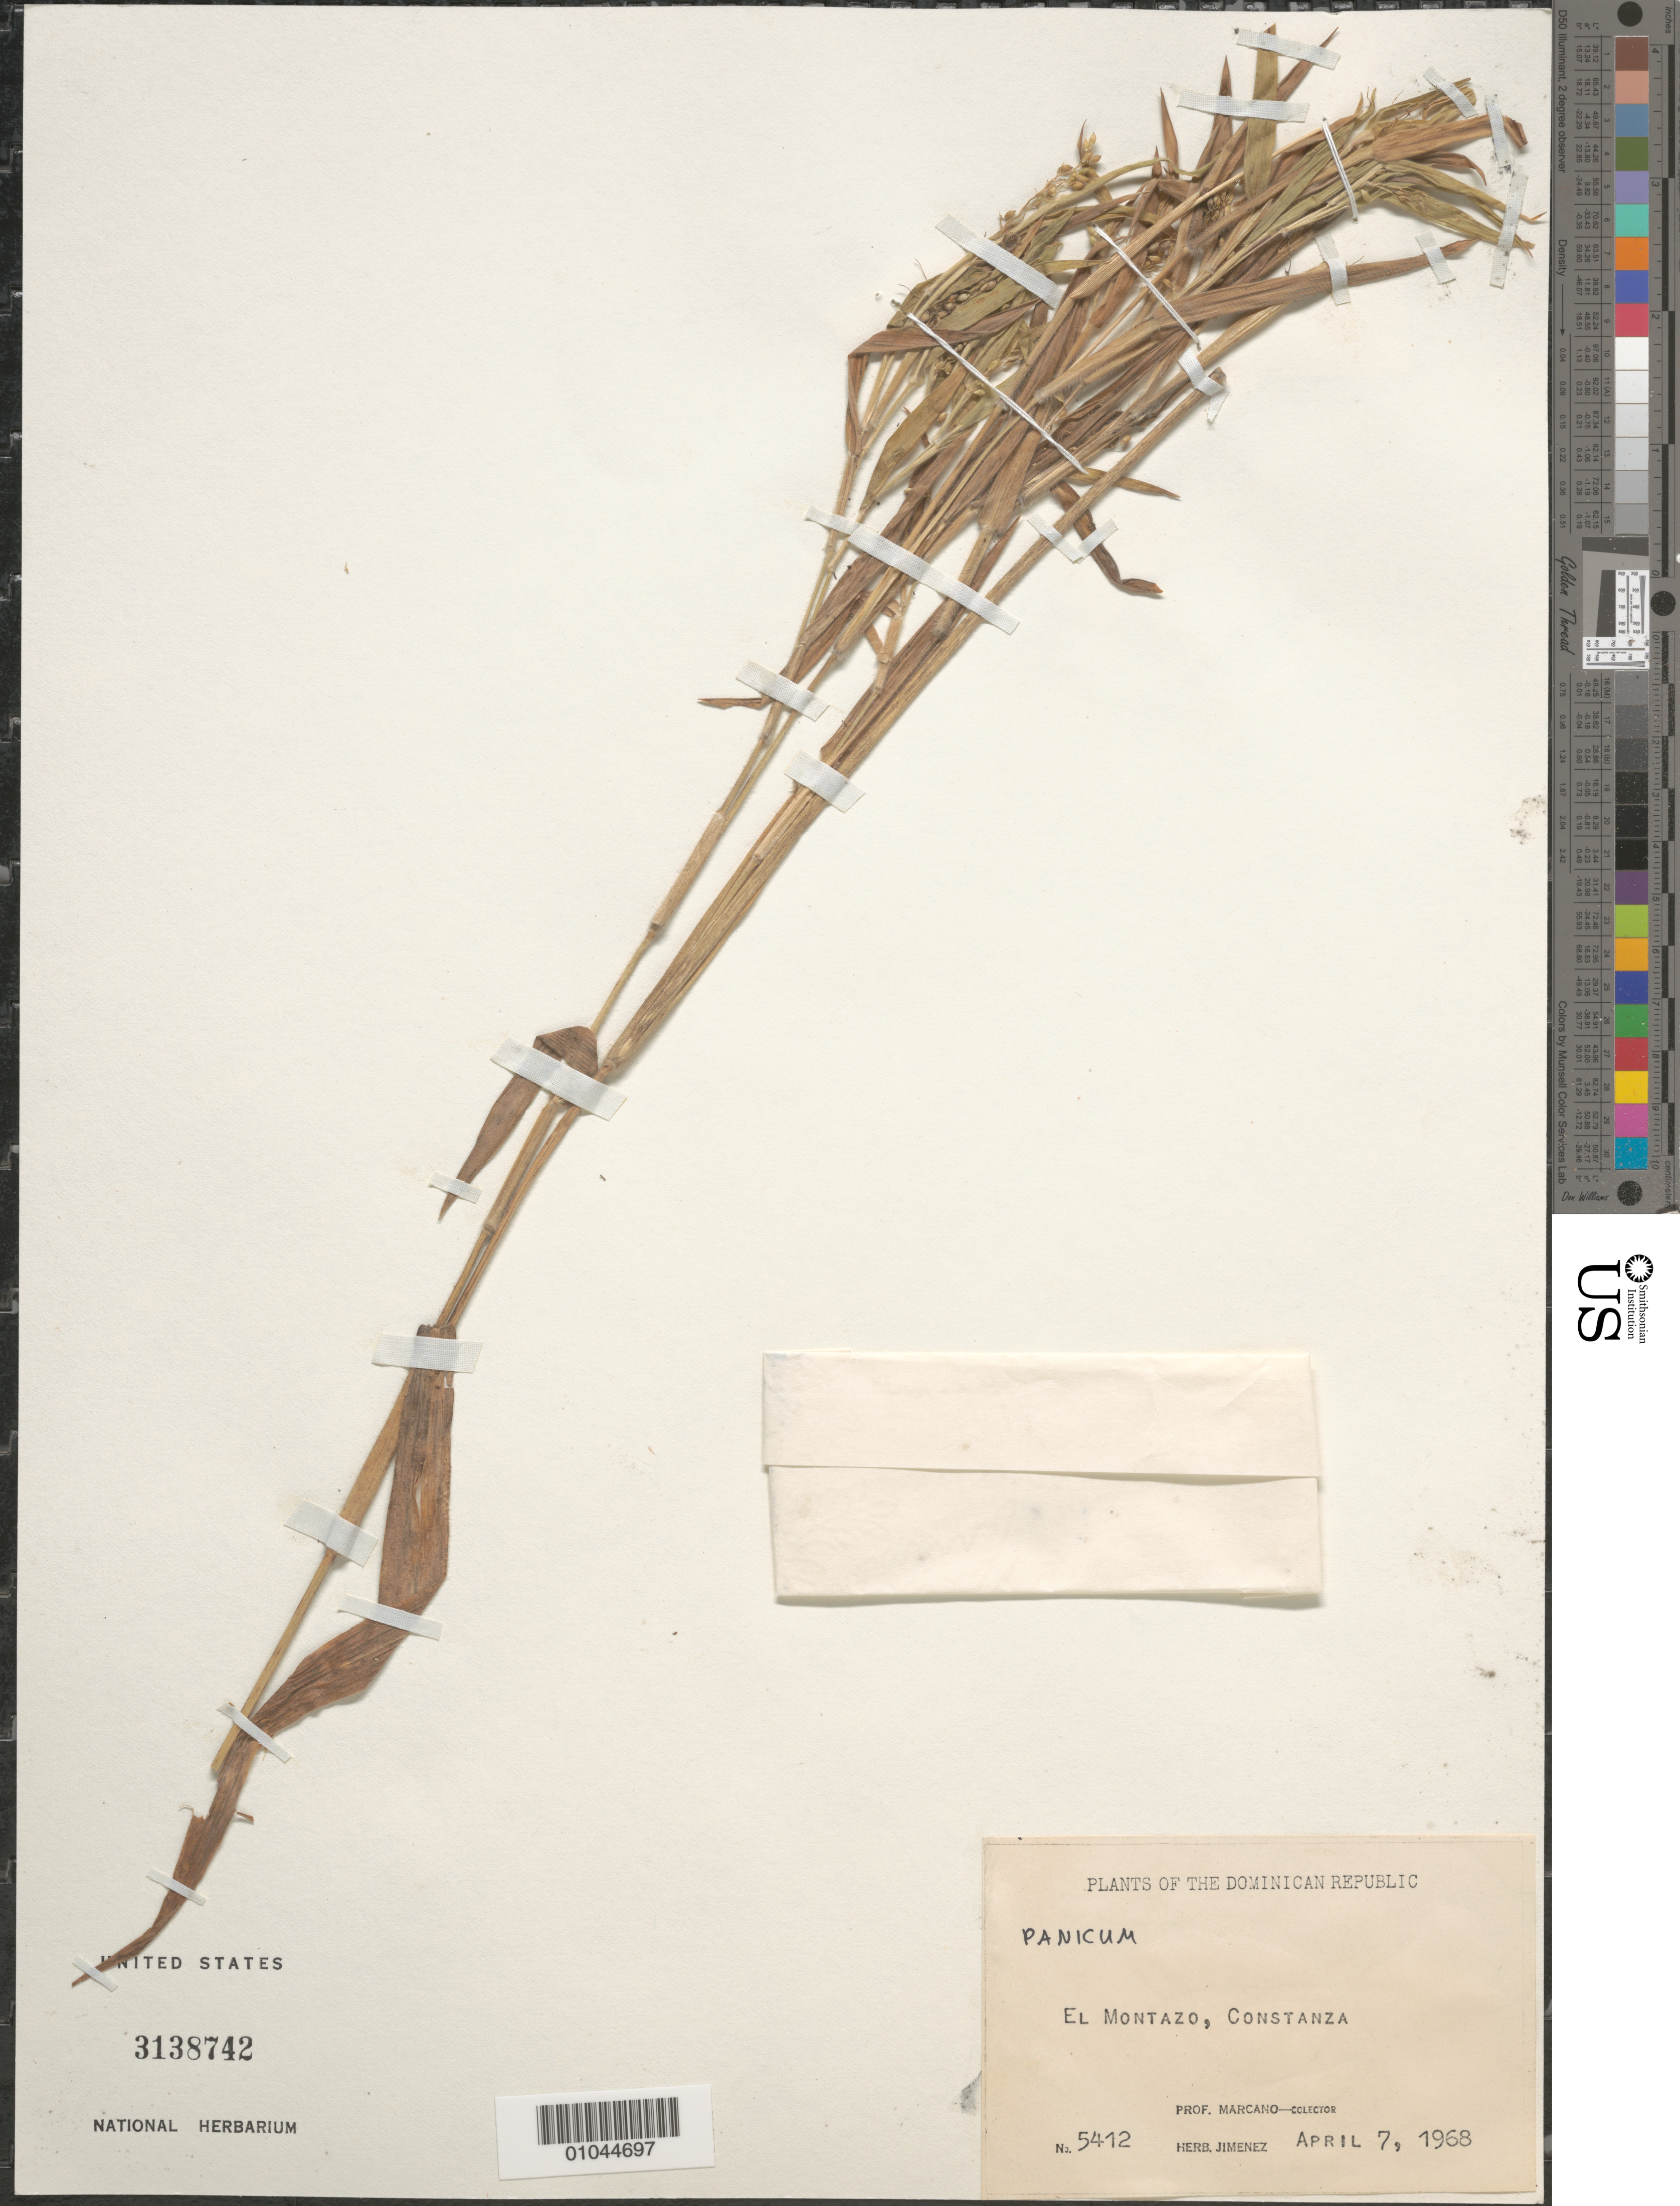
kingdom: Plantae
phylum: Tracheophyta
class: Liliopsida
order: Poales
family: Poaceae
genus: Panicum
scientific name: Panicum sp.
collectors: E. J. Marcano F.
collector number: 5412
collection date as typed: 07 Apr 1968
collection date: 1968-04-07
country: Dominican Republic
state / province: La Vega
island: Hispaniola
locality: El Montanzo, Constanza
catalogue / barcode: US 3138742